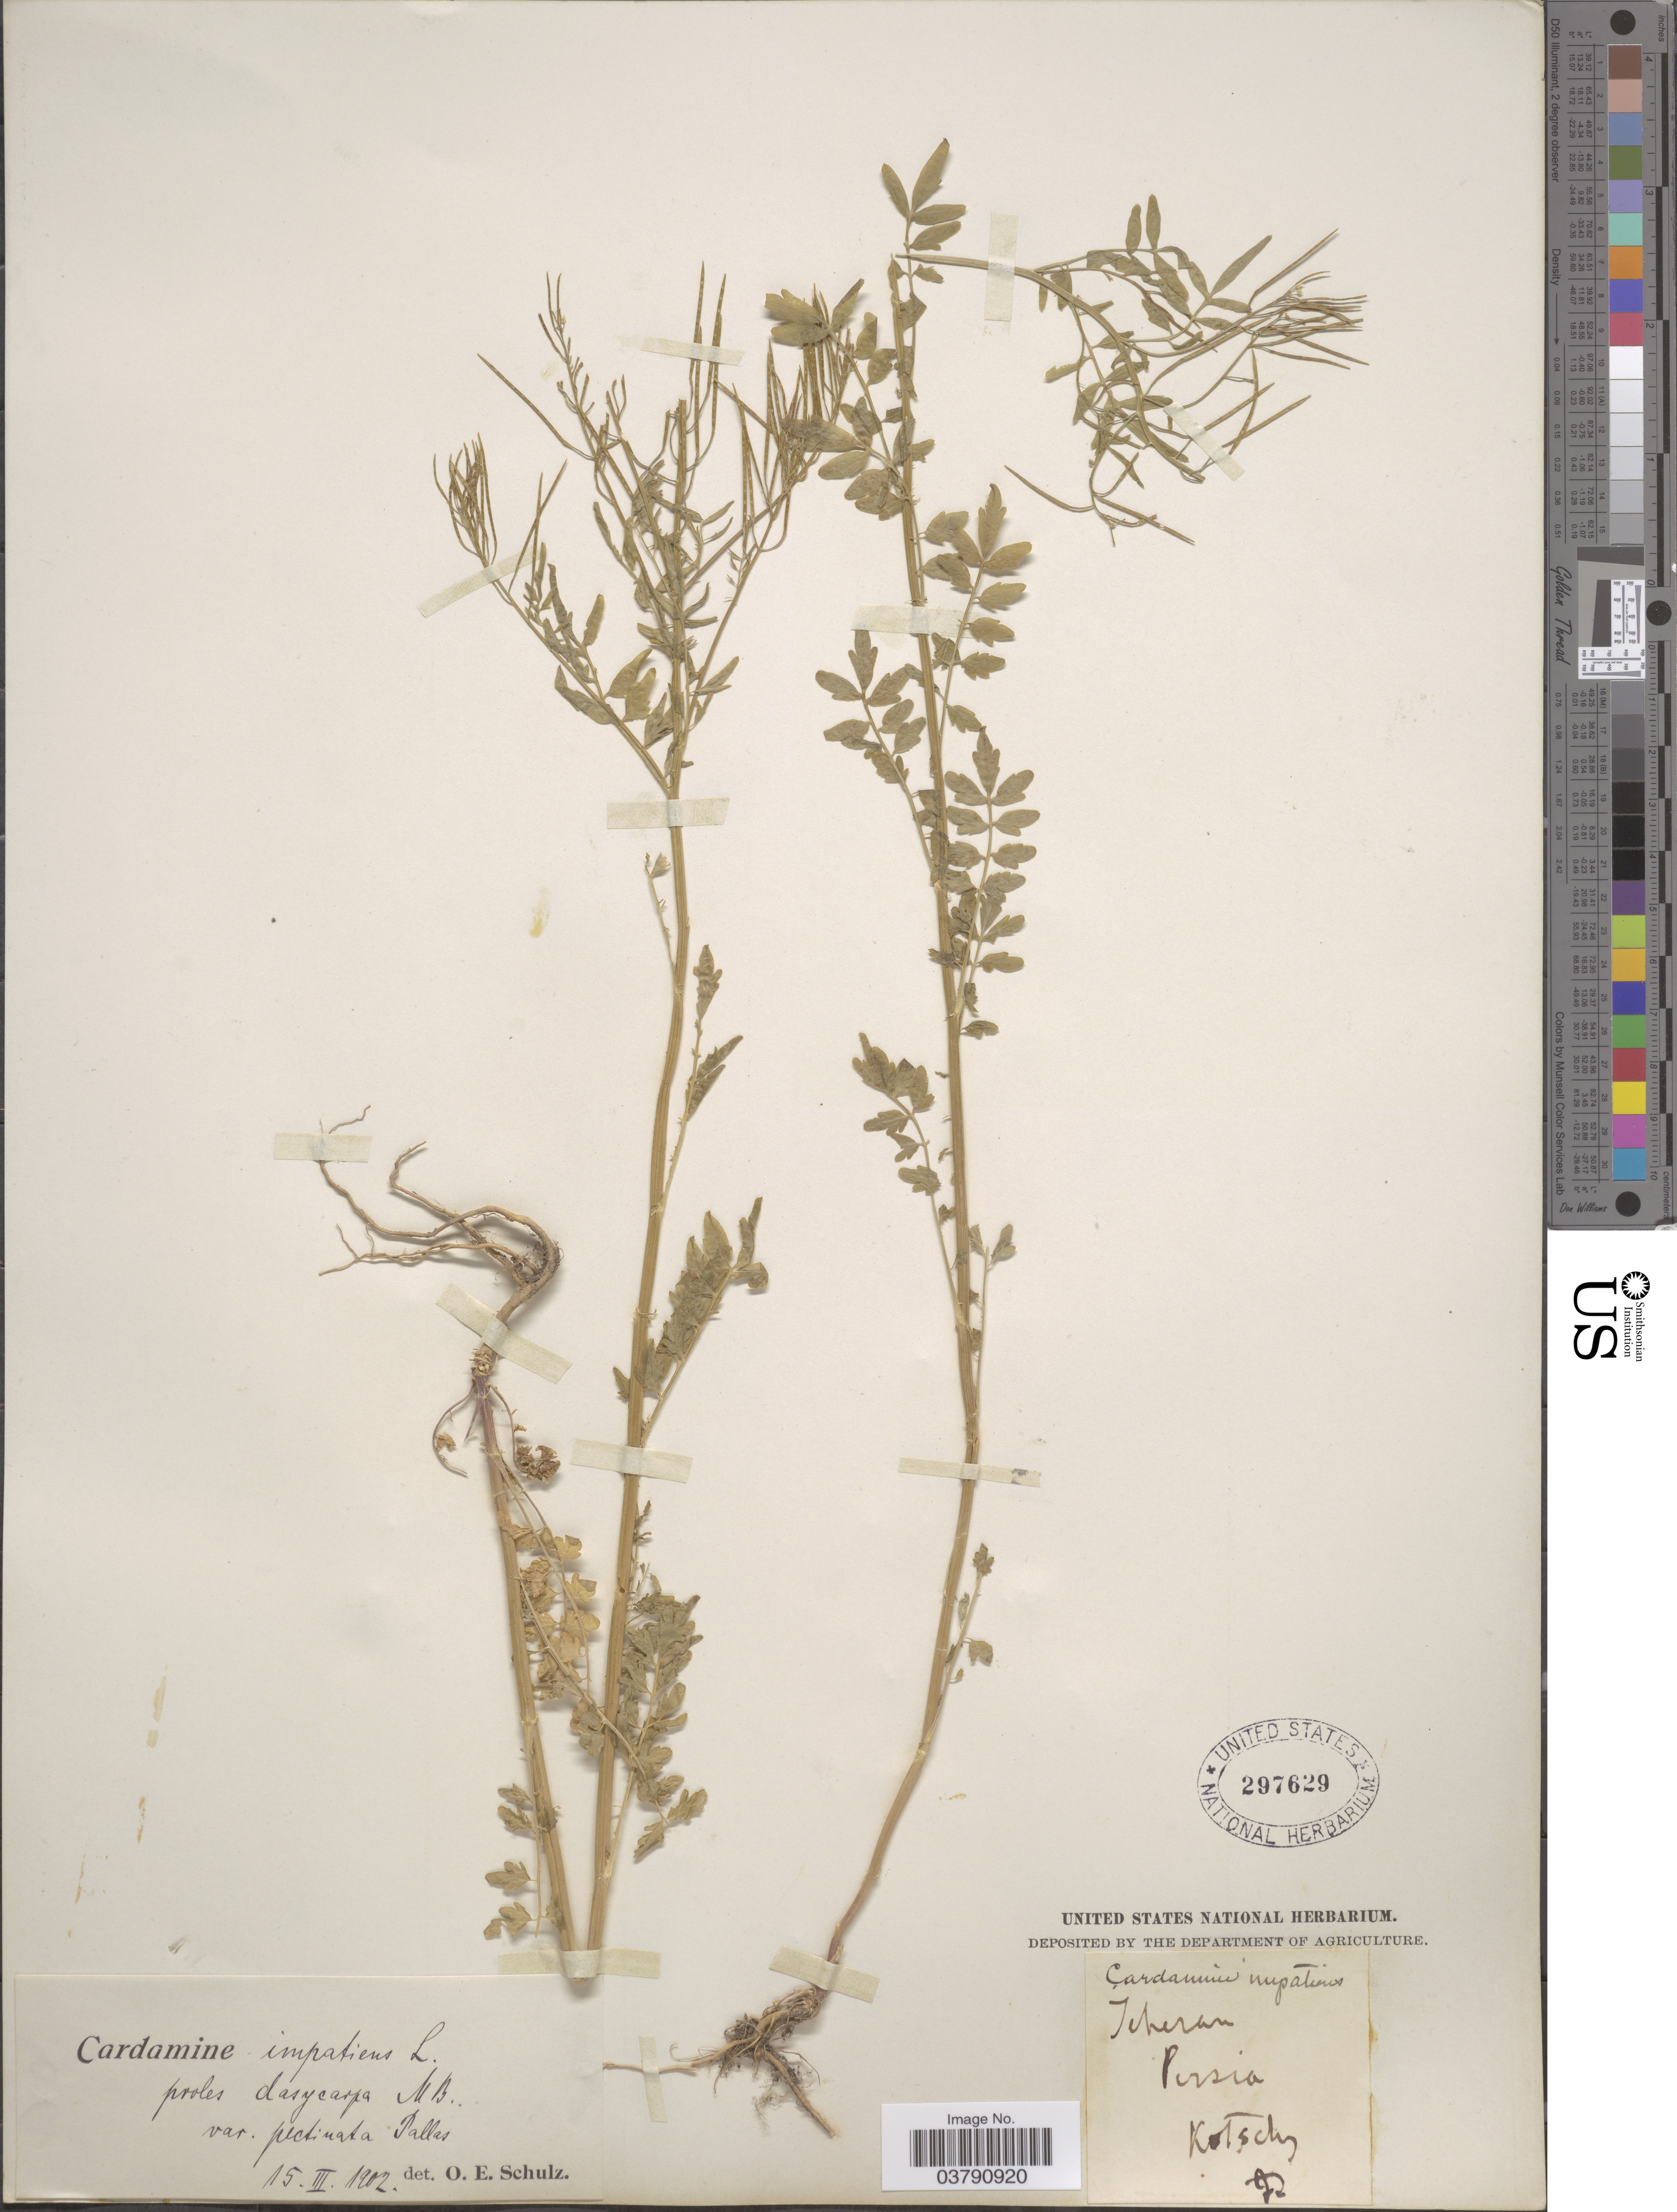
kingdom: Plantae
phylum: Tracheophyta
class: Magnoliopsida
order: Brassicales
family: Brassicaceae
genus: Cardamine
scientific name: Cardamine impatiens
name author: L.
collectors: Kotschy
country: Iran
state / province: Tehran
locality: Teheran. Persia.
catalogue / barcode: US 297629